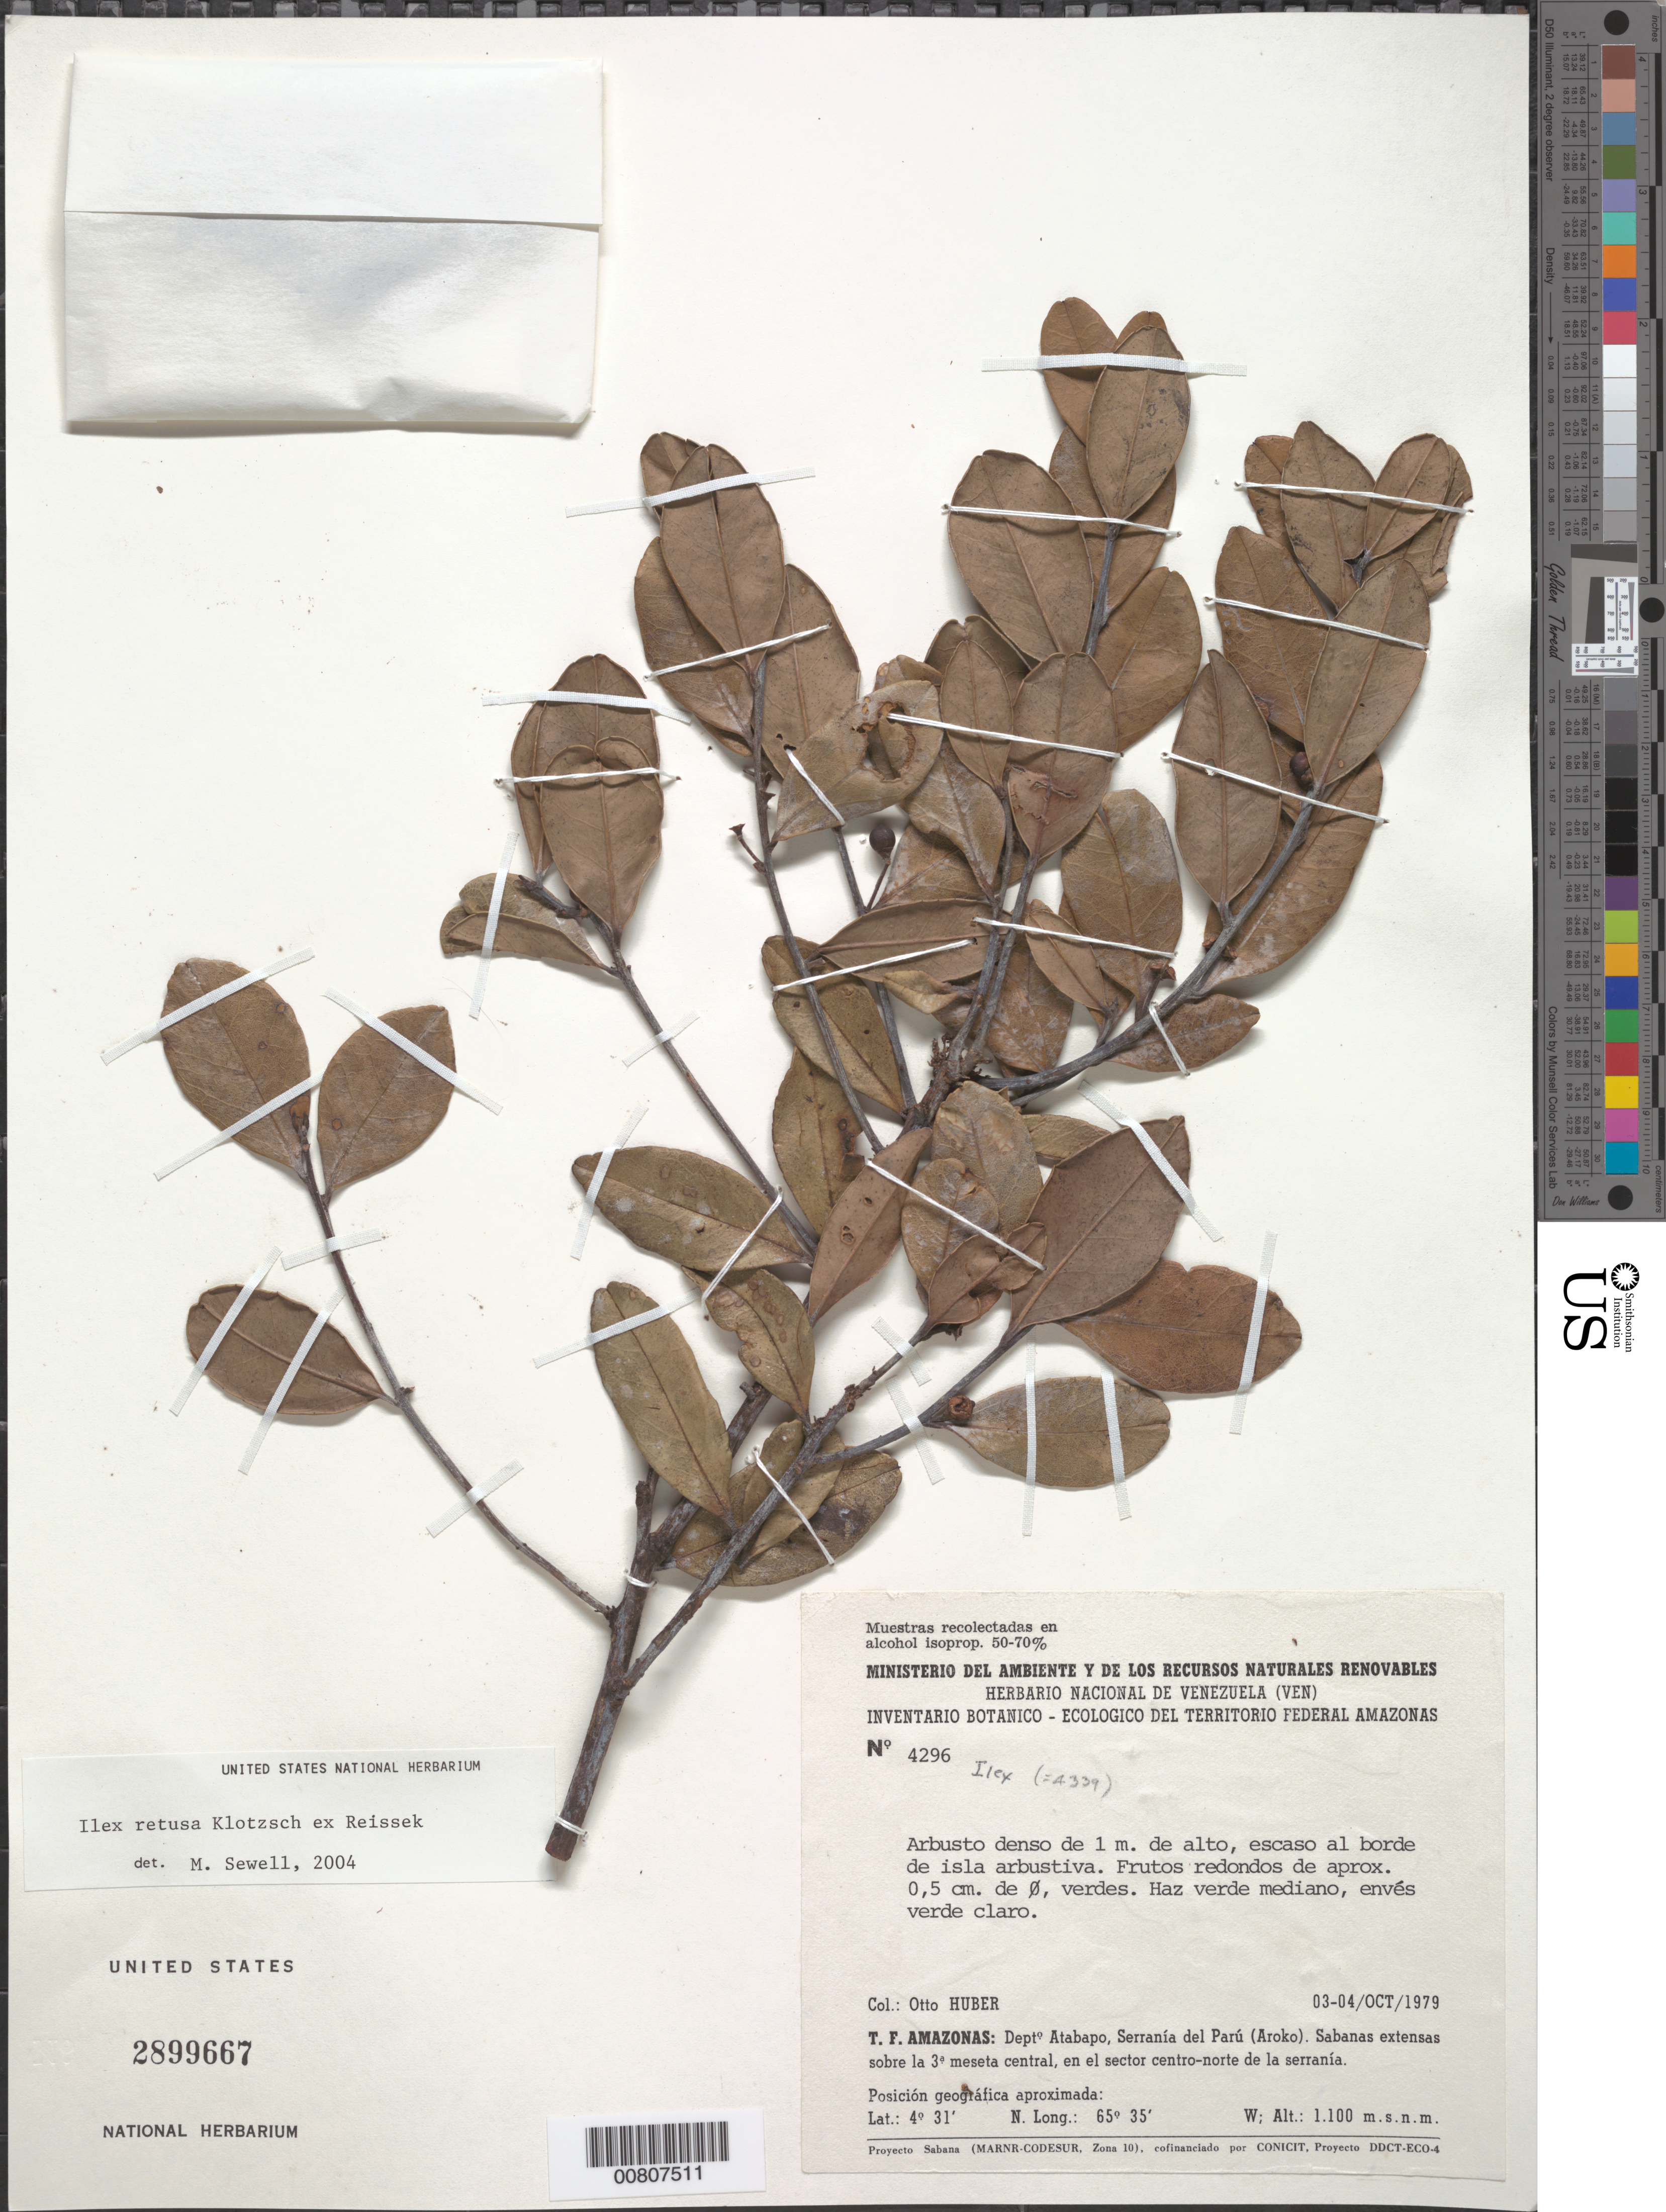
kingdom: Plantae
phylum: Tracheophyta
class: Magnoliopsida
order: Aquifoliales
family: Aquifoliaceae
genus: Ilex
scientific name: Ilex retusa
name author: Klotzsch ex Reissek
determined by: Sewell, M.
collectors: O. Huber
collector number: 4296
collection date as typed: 3-Oct-79 to 4-Oct-79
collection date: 1979-10-03/1979-10-04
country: Venezuela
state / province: Amazonas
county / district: Atabapo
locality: Serranía del Parú (Aroko), sobre la 3ª meseta central, en el sector centro-norte de la serranía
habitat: Sabanas estensas; en el borde de una isla arbustiva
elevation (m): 1100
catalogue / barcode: US 2899667